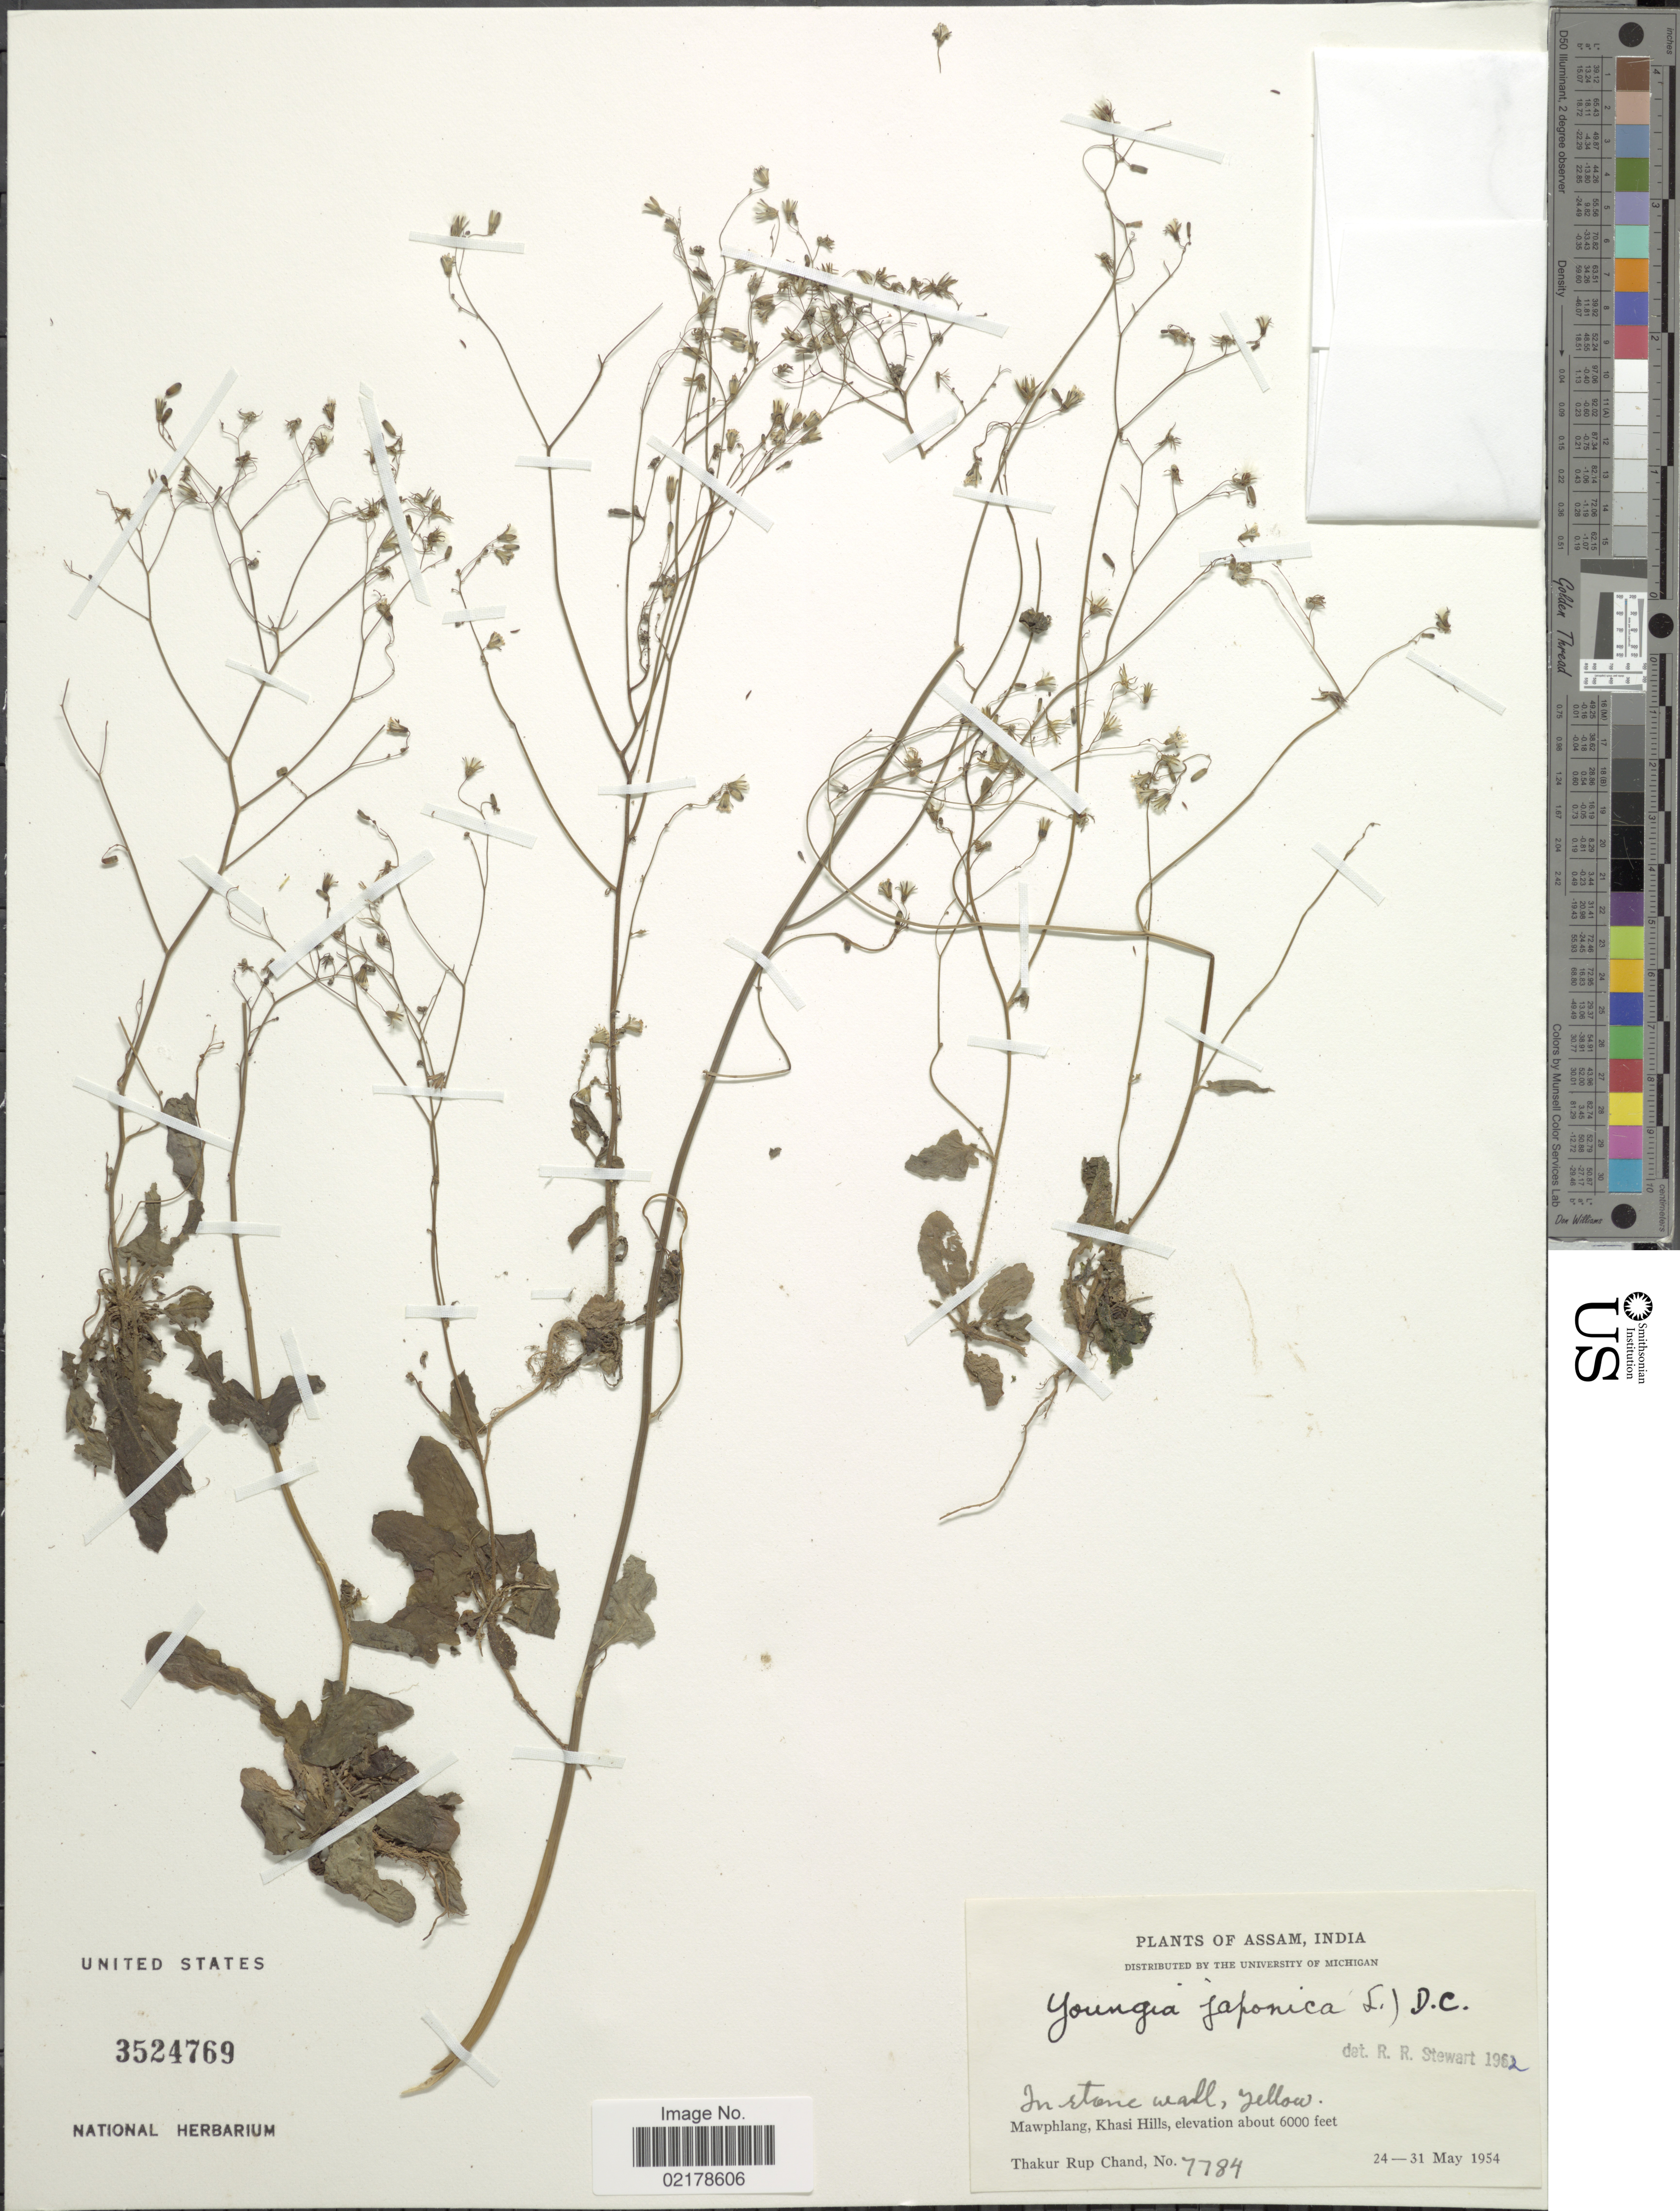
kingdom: Plantae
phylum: Tracheophyta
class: Magnoliopsida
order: Asterales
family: Asteraceae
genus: Youngia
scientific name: Youngia japonica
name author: (L.) DC.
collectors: T. R. Chand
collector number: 7784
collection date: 1954-05-24/1954-05-31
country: India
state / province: Meghalaya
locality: In stone wall, Mawphlang, Khasi Hills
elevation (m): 1829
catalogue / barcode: US 3524769